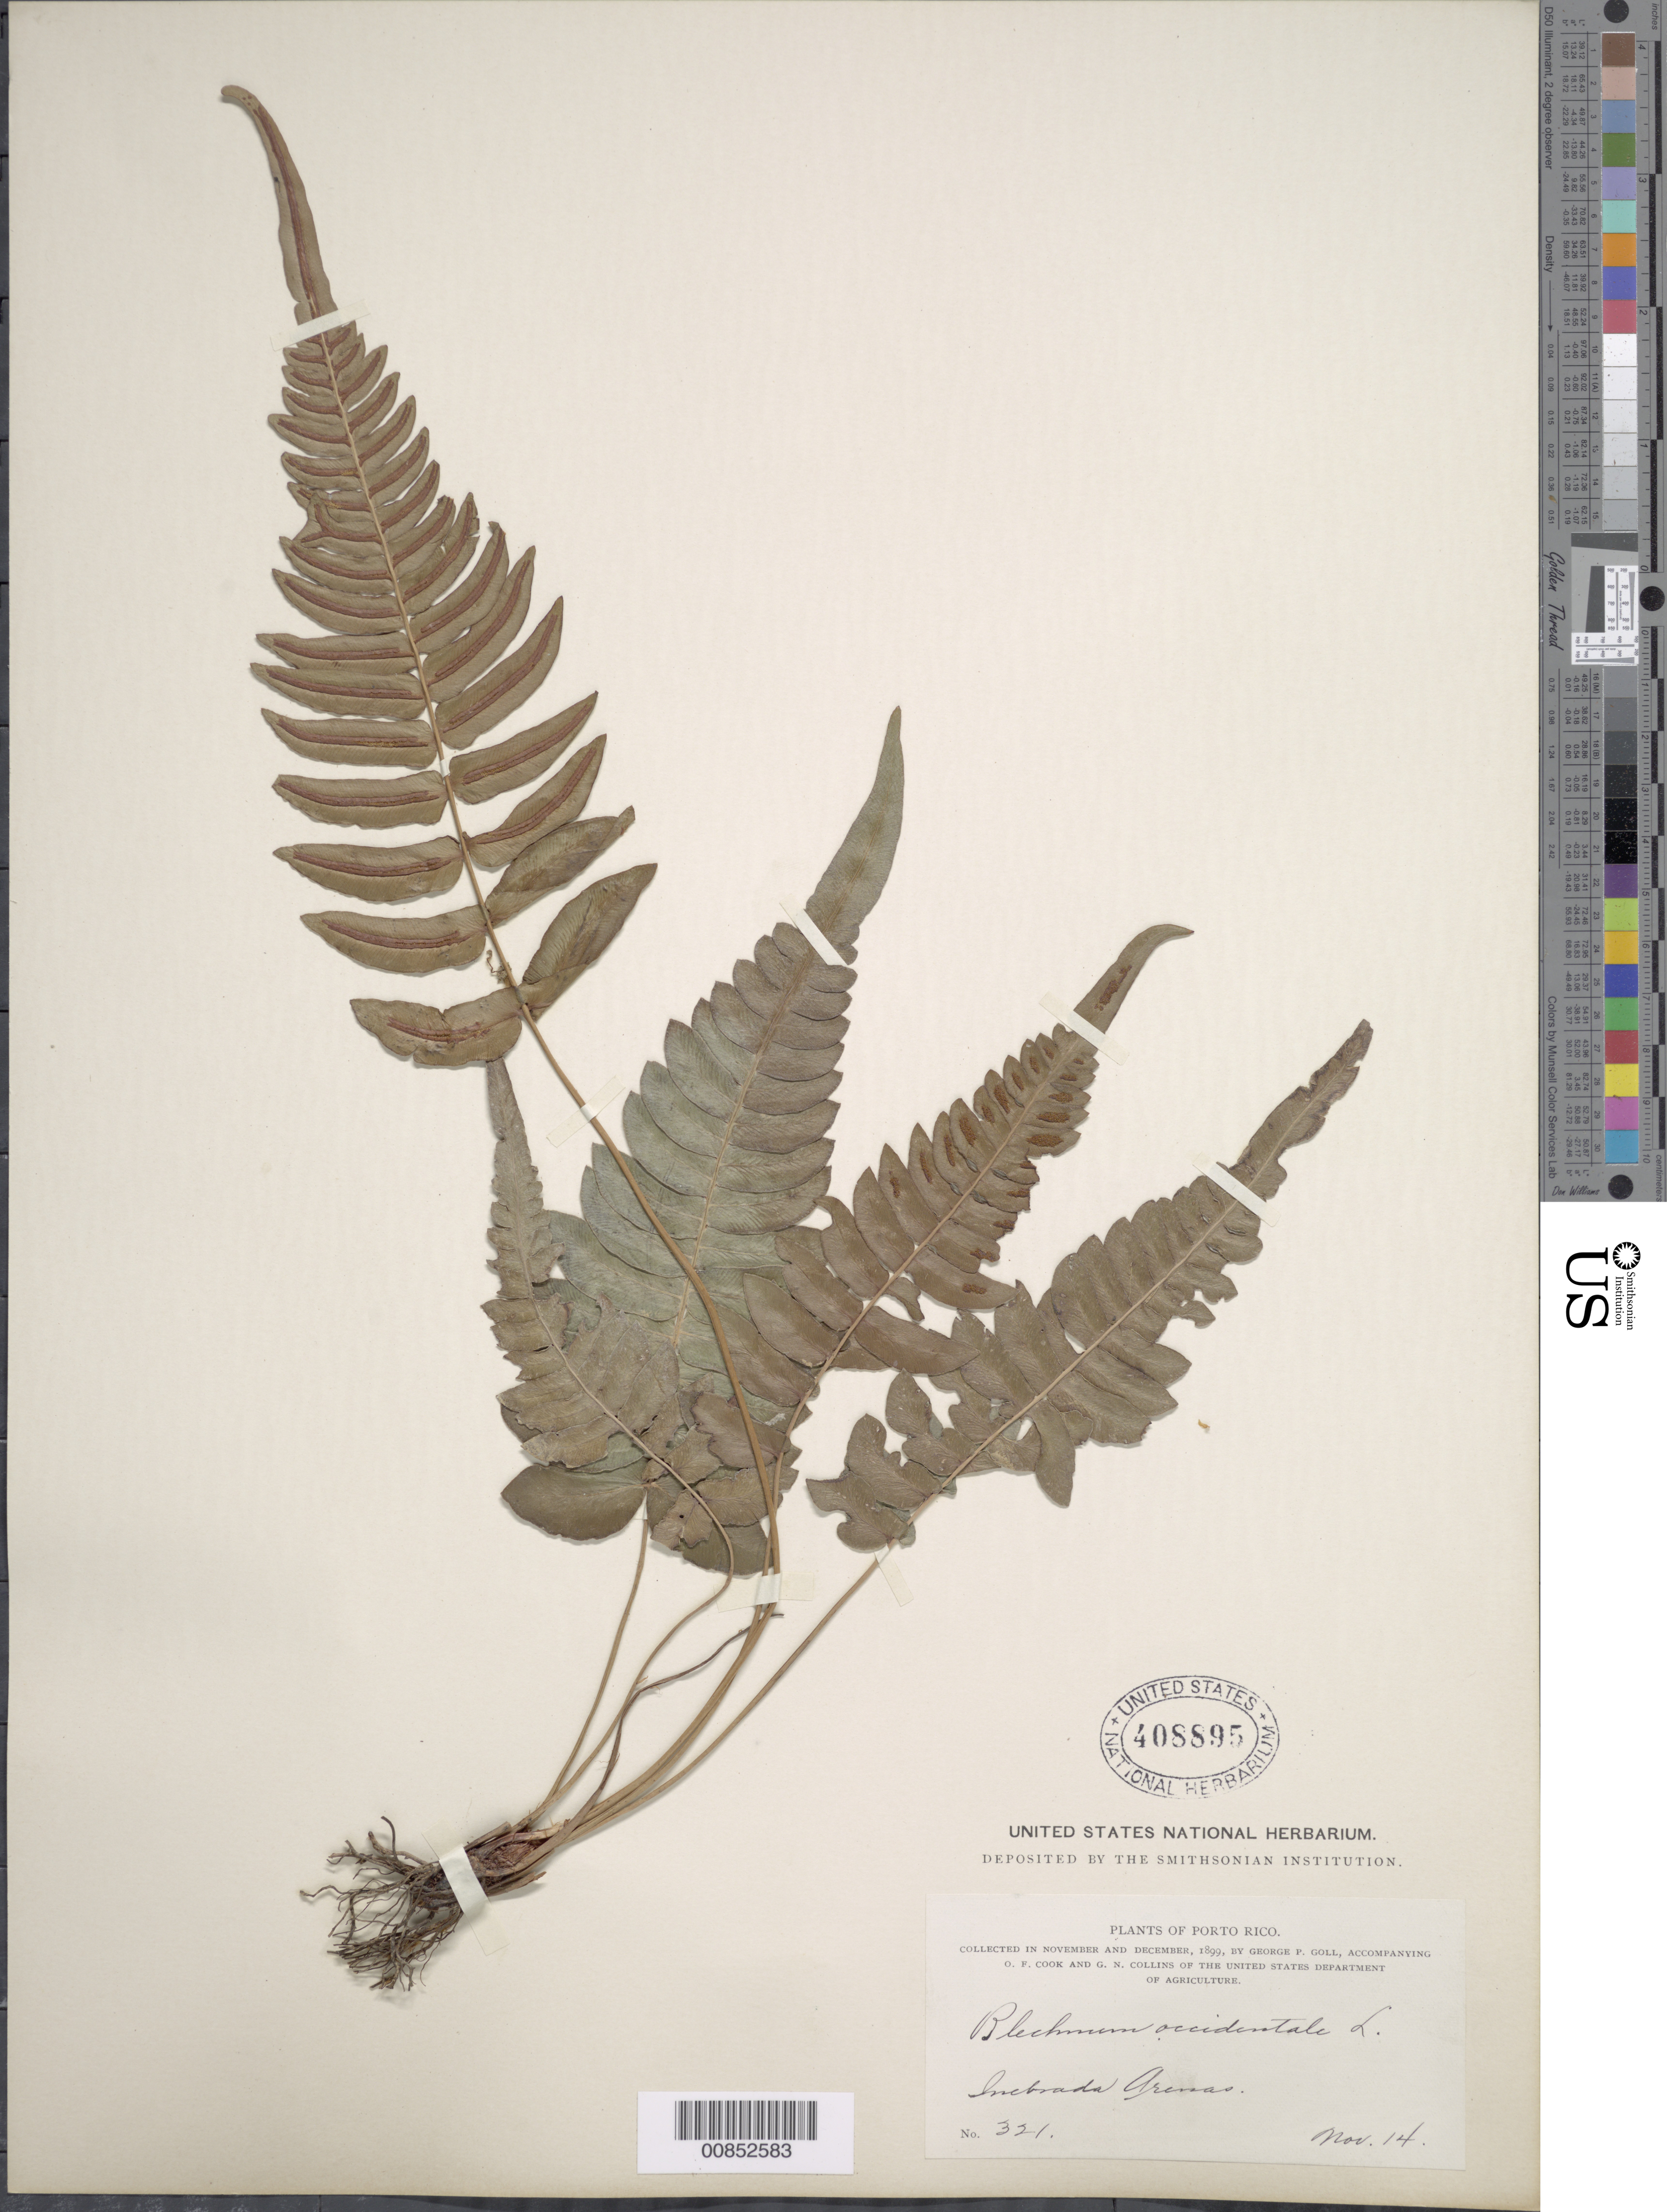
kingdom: Plantae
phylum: Tracheophyta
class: Polypodiopsida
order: Polypodiales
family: Blechnaceae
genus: Blechnum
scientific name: Blechnum occidentale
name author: L.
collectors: G. Goll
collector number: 321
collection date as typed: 14 Nov 1899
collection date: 1899-11-14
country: Puerto Rico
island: Puerto Rico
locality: Quebrada Arenas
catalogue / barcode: US 408895